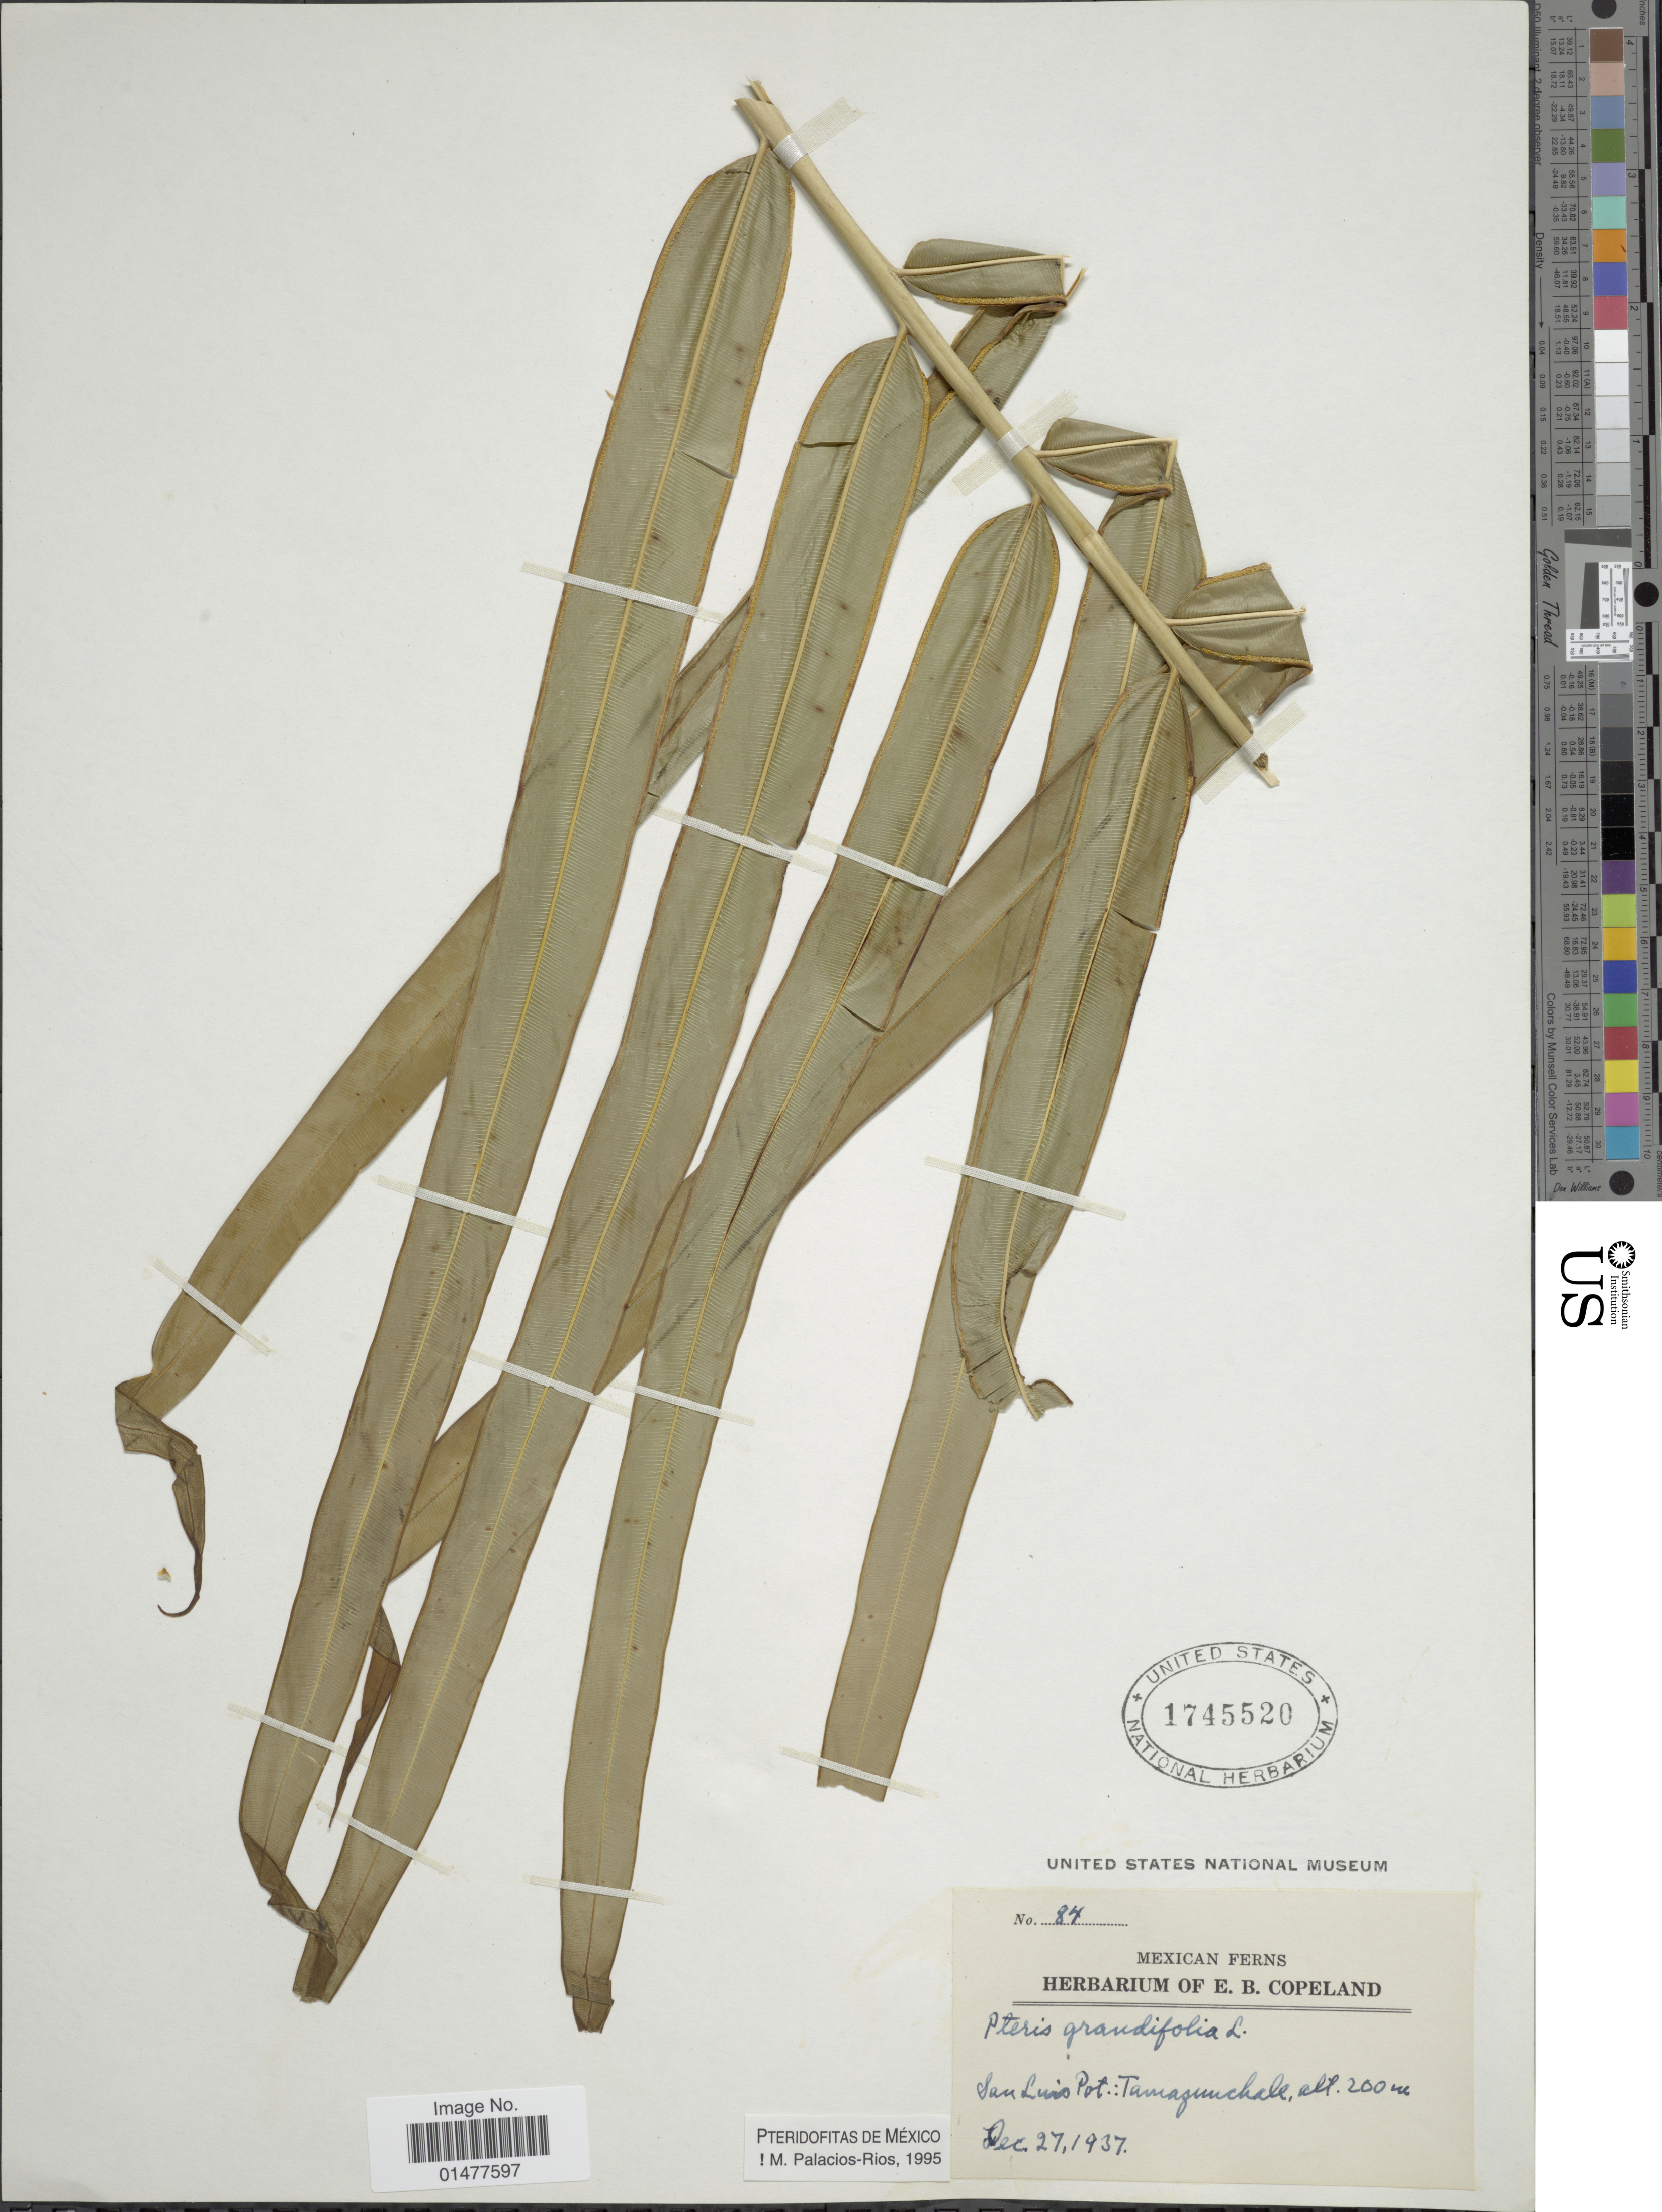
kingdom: Plantae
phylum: Tracheophyta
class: Polypodiopsida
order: Polypodiales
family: Pteridaceae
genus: Pteris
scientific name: Pteris grandifolia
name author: L.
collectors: ex herb. E. B. Copeland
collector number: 84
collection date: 1937-12-27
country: Mexico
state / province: San Luis Potosí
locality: Tamazunchale.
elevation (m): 200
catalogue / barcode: US 1745520